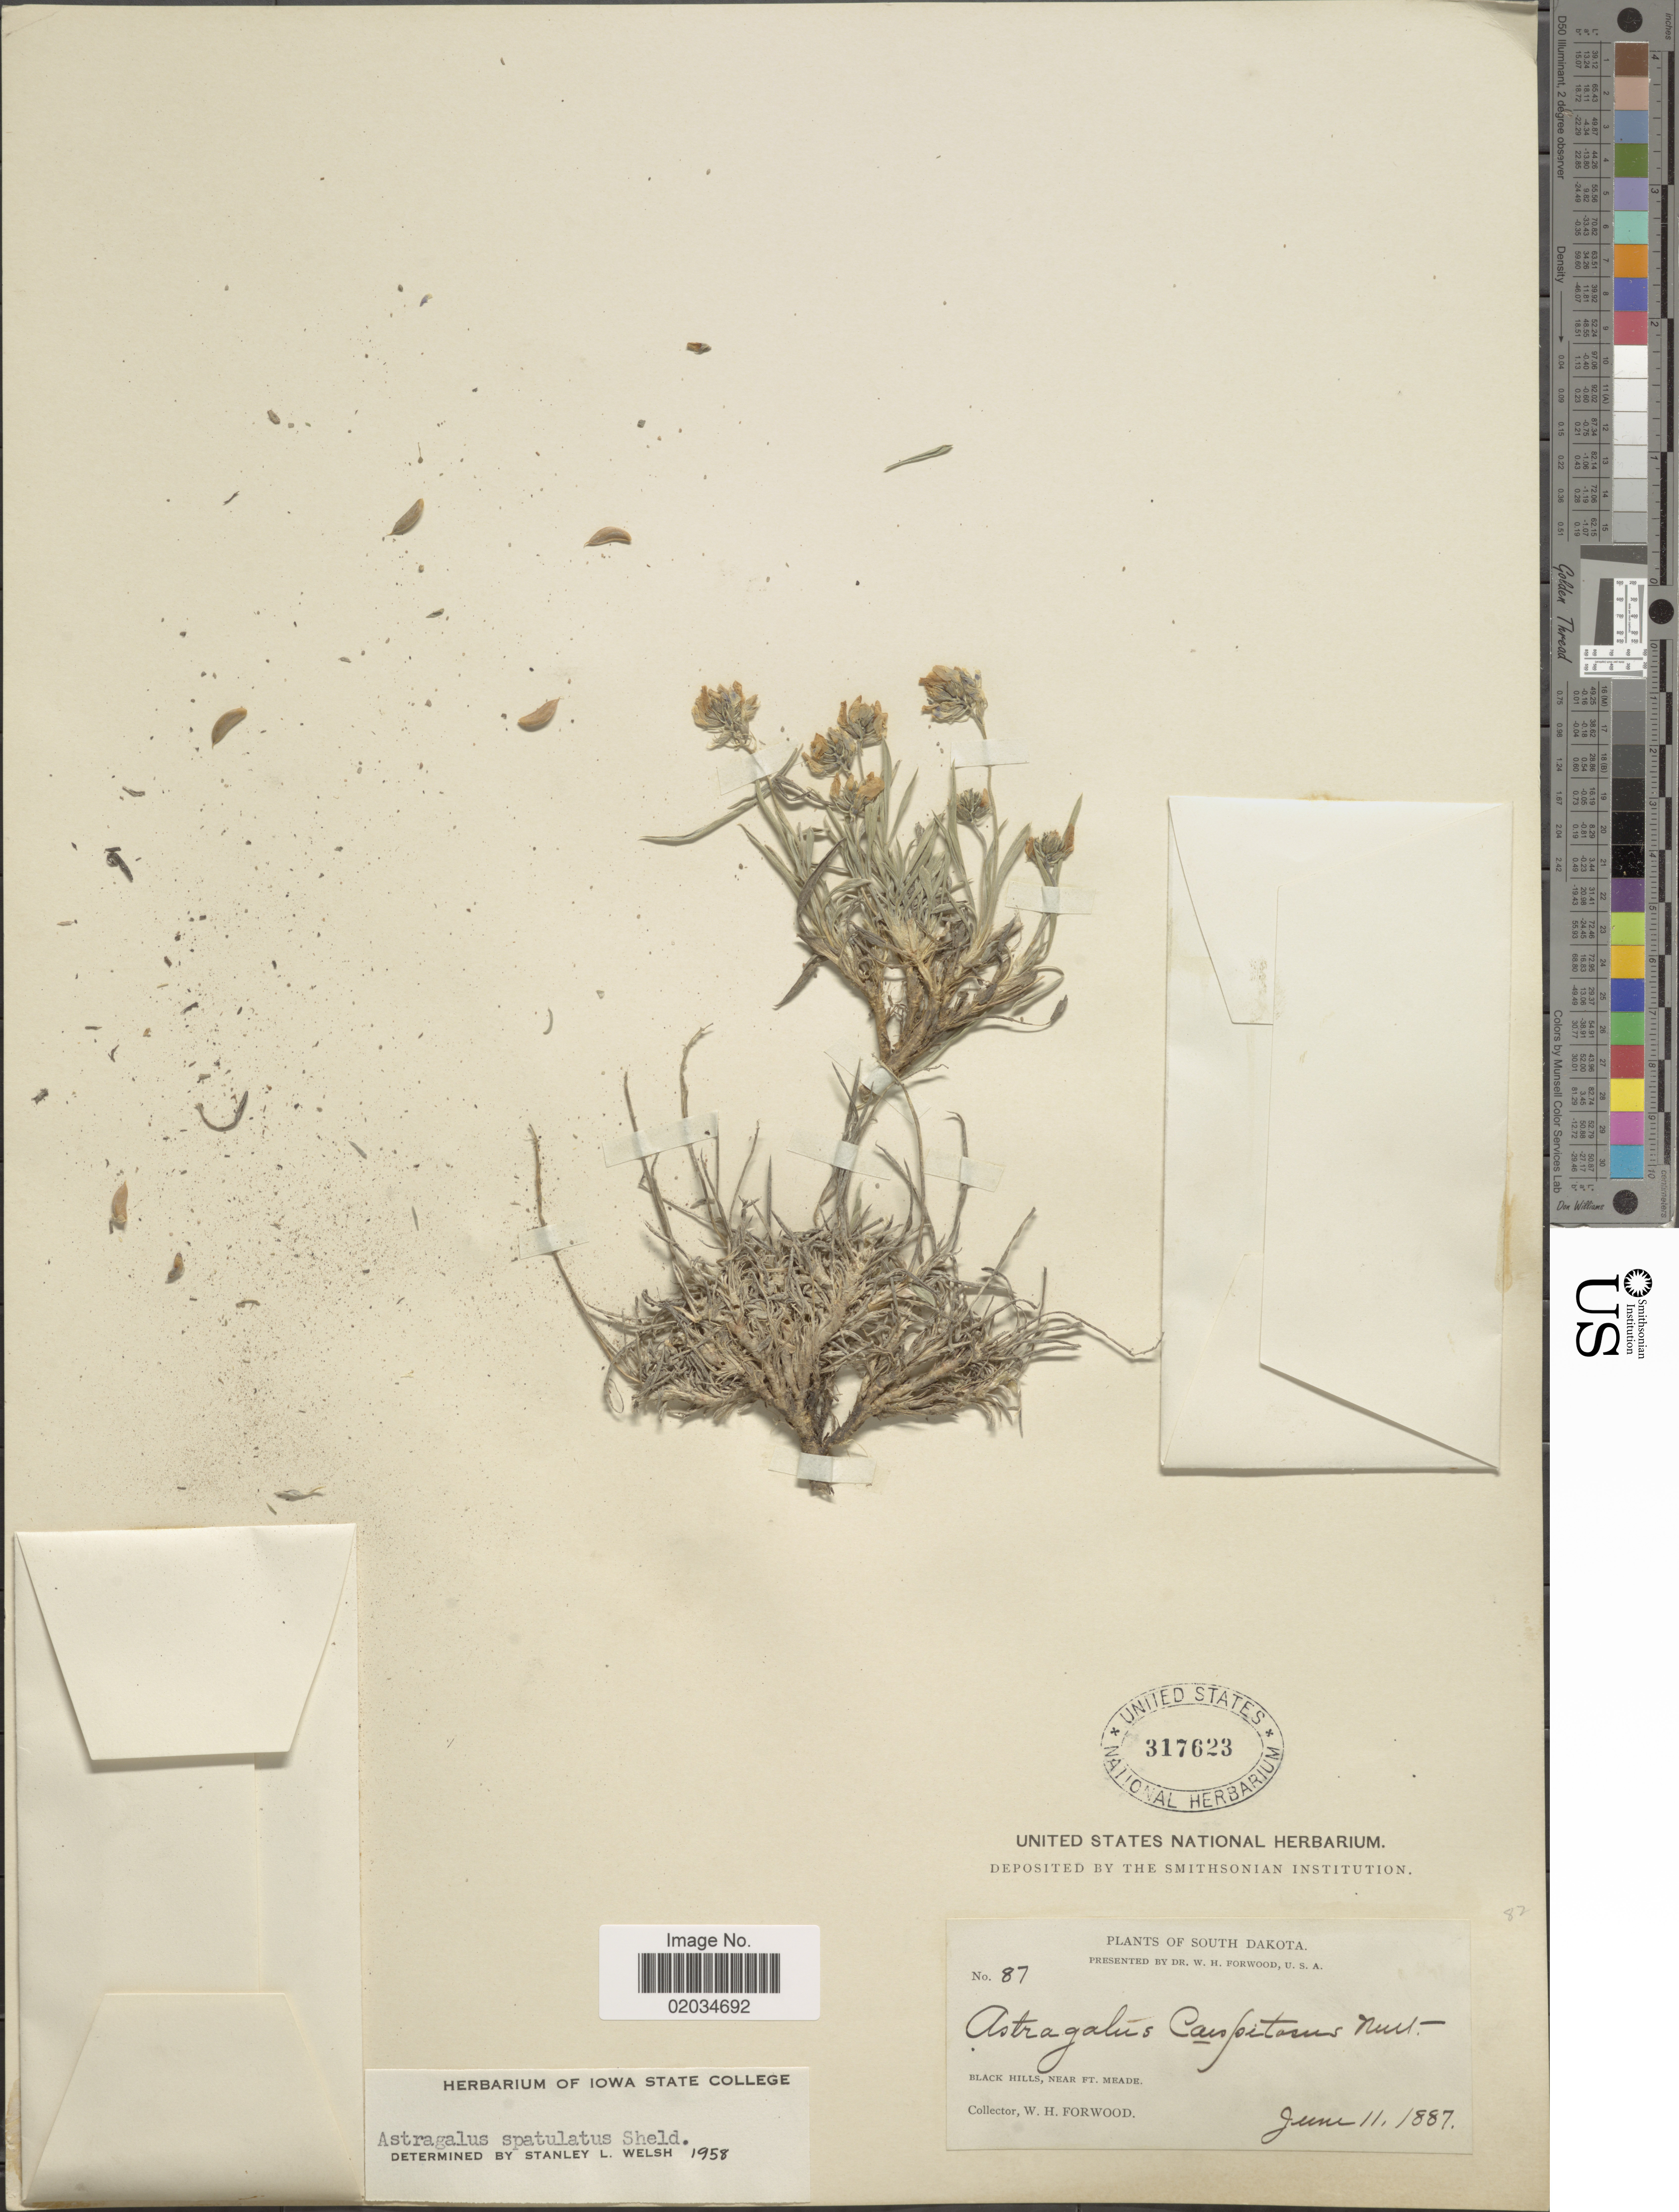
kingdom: Plantae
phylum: Tracheophyta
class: Magnoliopsida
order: Fabales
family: Fabaceae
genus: Astragalus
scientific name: Astragalus spatulatus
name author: E. Sheld.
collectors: W. Forwood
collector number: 87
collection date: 1887-06-11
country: United States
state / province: South Dakota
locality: Black Hills, near Ft. Meude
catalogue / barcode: US 317623